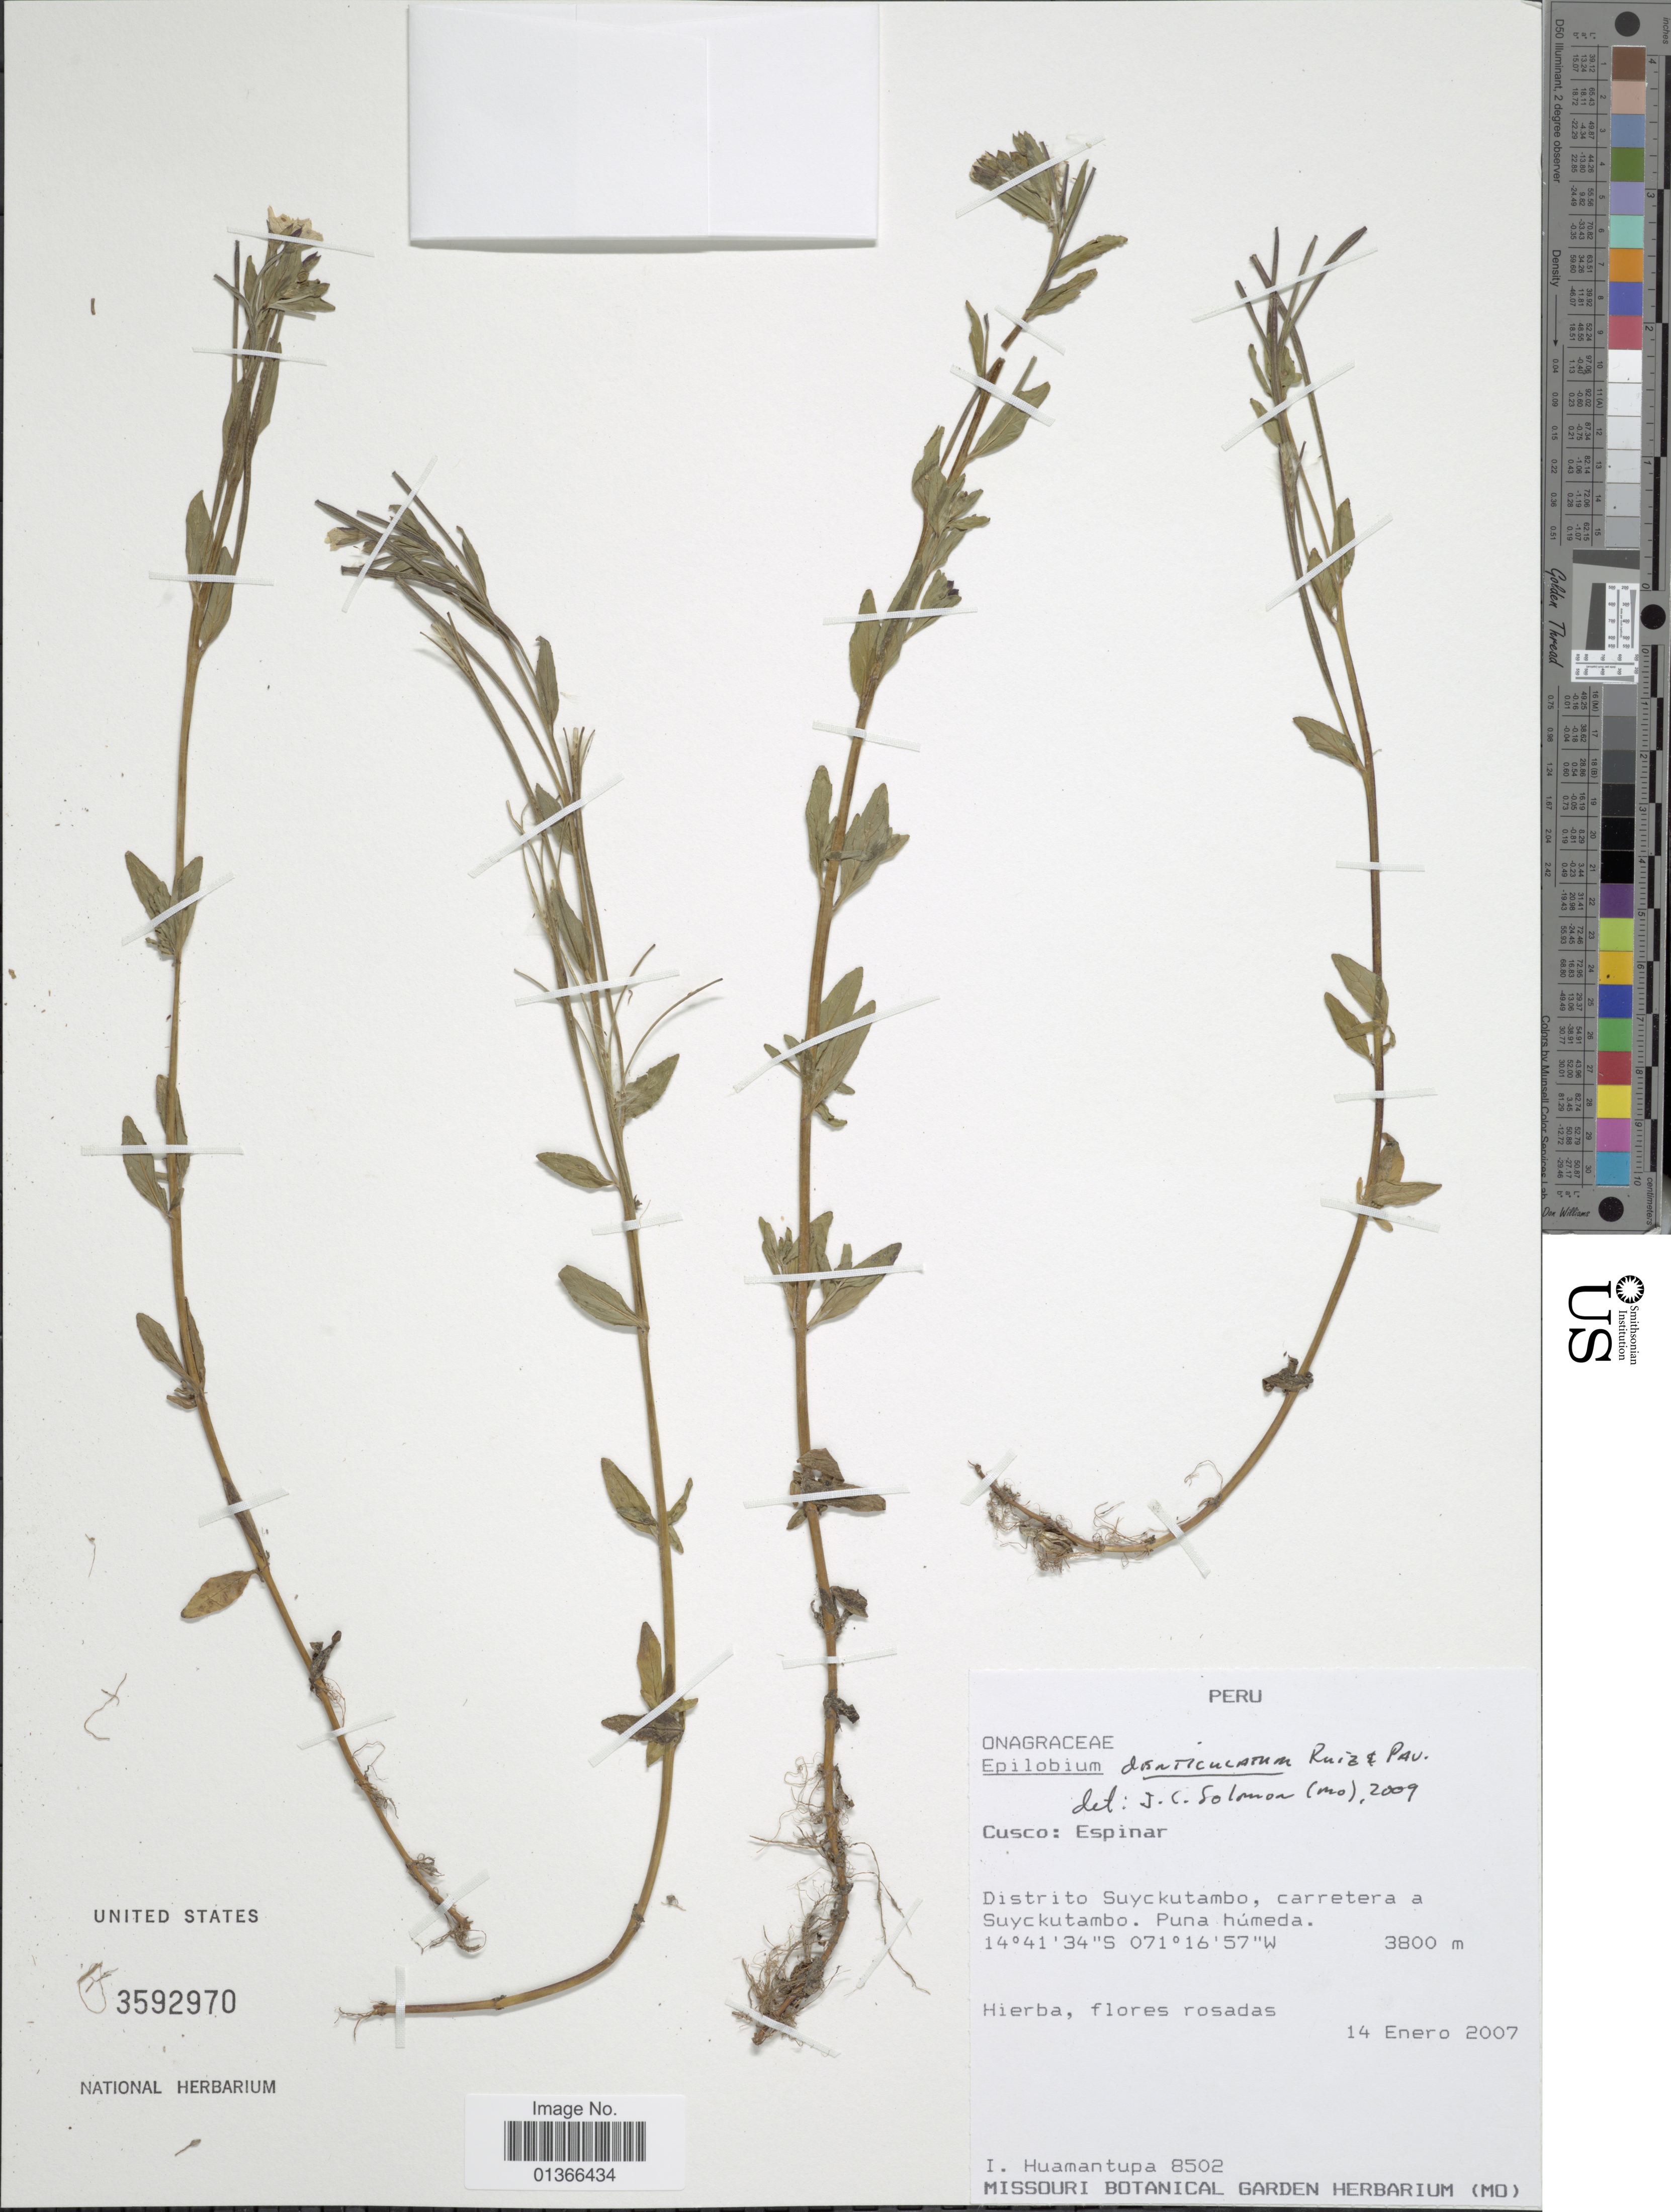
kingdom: Plantae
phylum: Tracheophyta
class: Magnoliopsida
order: Myrtales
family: Onagraceae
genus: Epilobium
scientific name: Epilobium denticulatum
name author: Ruiz & Pav.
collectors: I. Huamantupa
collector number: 8502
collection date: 2007-01-14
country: Peru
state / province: Cusco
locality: Espinar. Distrito Suyckutambo, carretera a Suyckutambo.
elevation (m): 3800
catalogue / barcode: US 3592970